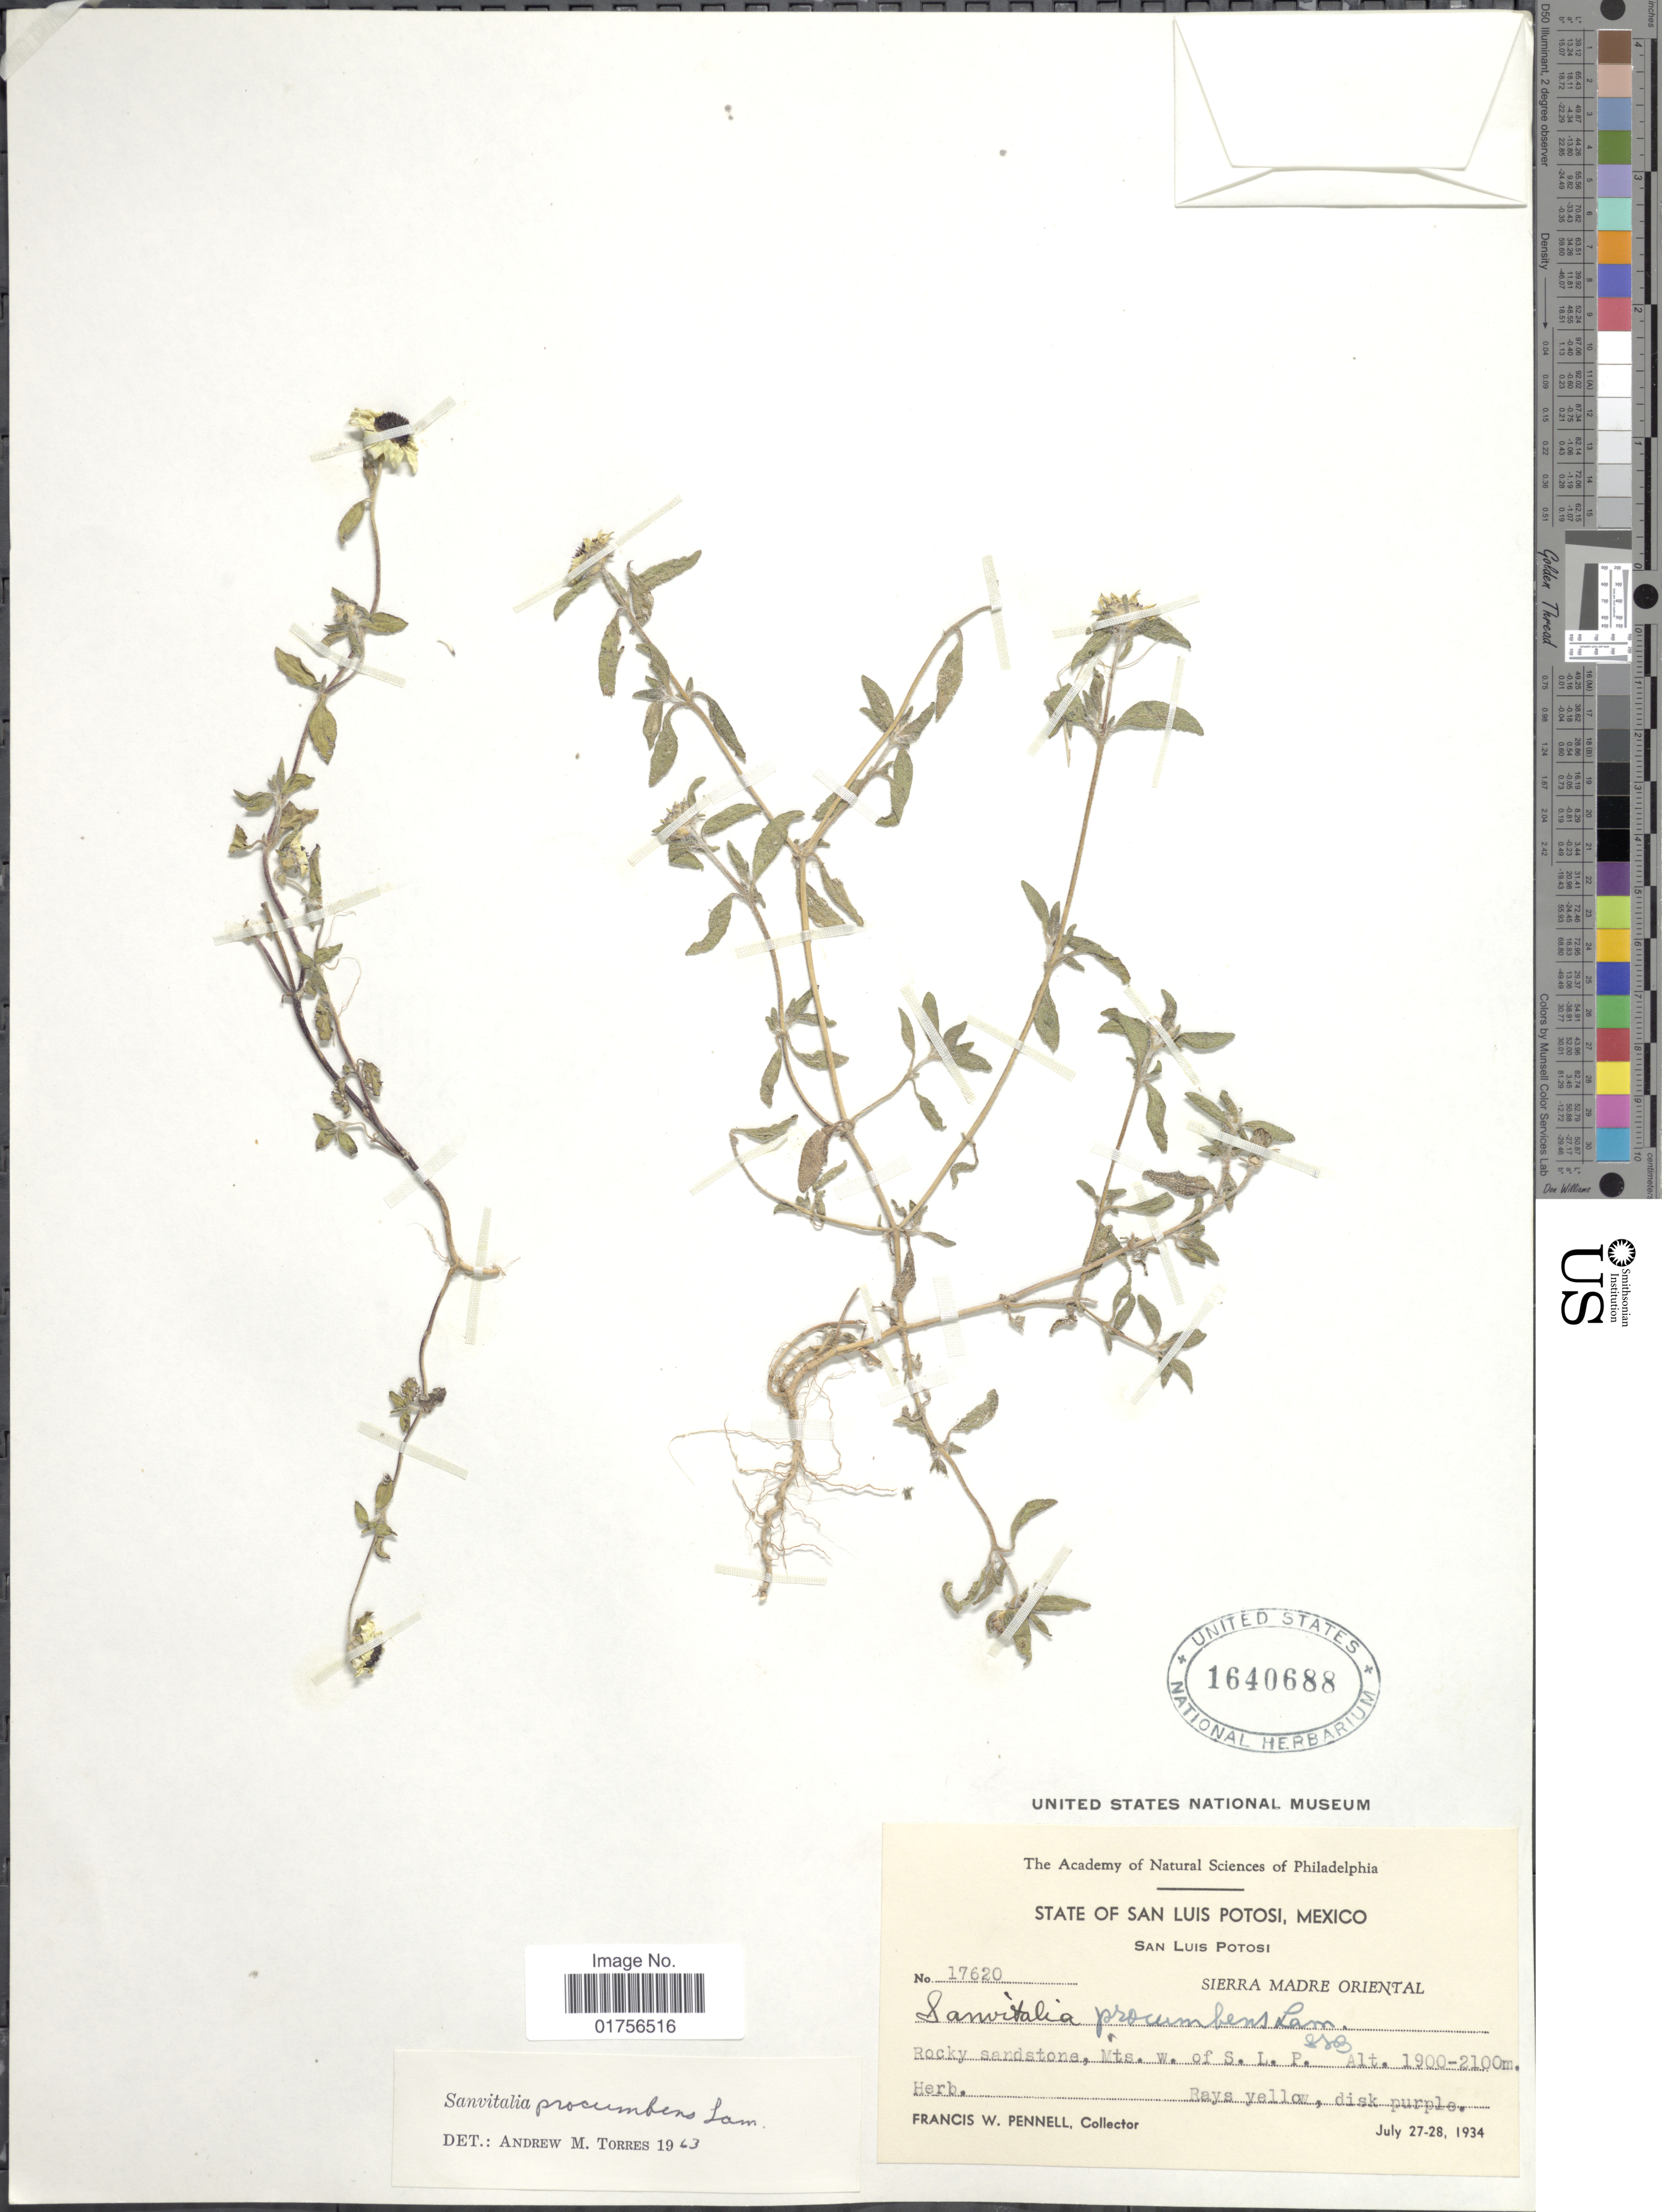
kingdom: Plantae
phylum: Tracheophyta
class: Magnoliopsida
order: Asterales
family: Asteraceae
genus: Sanvitalia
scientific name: Sanvitalia procumbens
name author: Lam.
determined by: Skibicki, Samuel V.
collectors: F. W. Pennell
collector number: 17620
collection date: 1934-07-27/1934-07-28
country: Mexico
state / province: San Luis Potosí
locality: State of San Luis Potosi, Mexico, San Luis Potosi, Sierra Madre Oriental, Rocky sandstone, Mts., w. of S. L. P.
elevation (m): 1900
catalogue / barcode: US 1640688